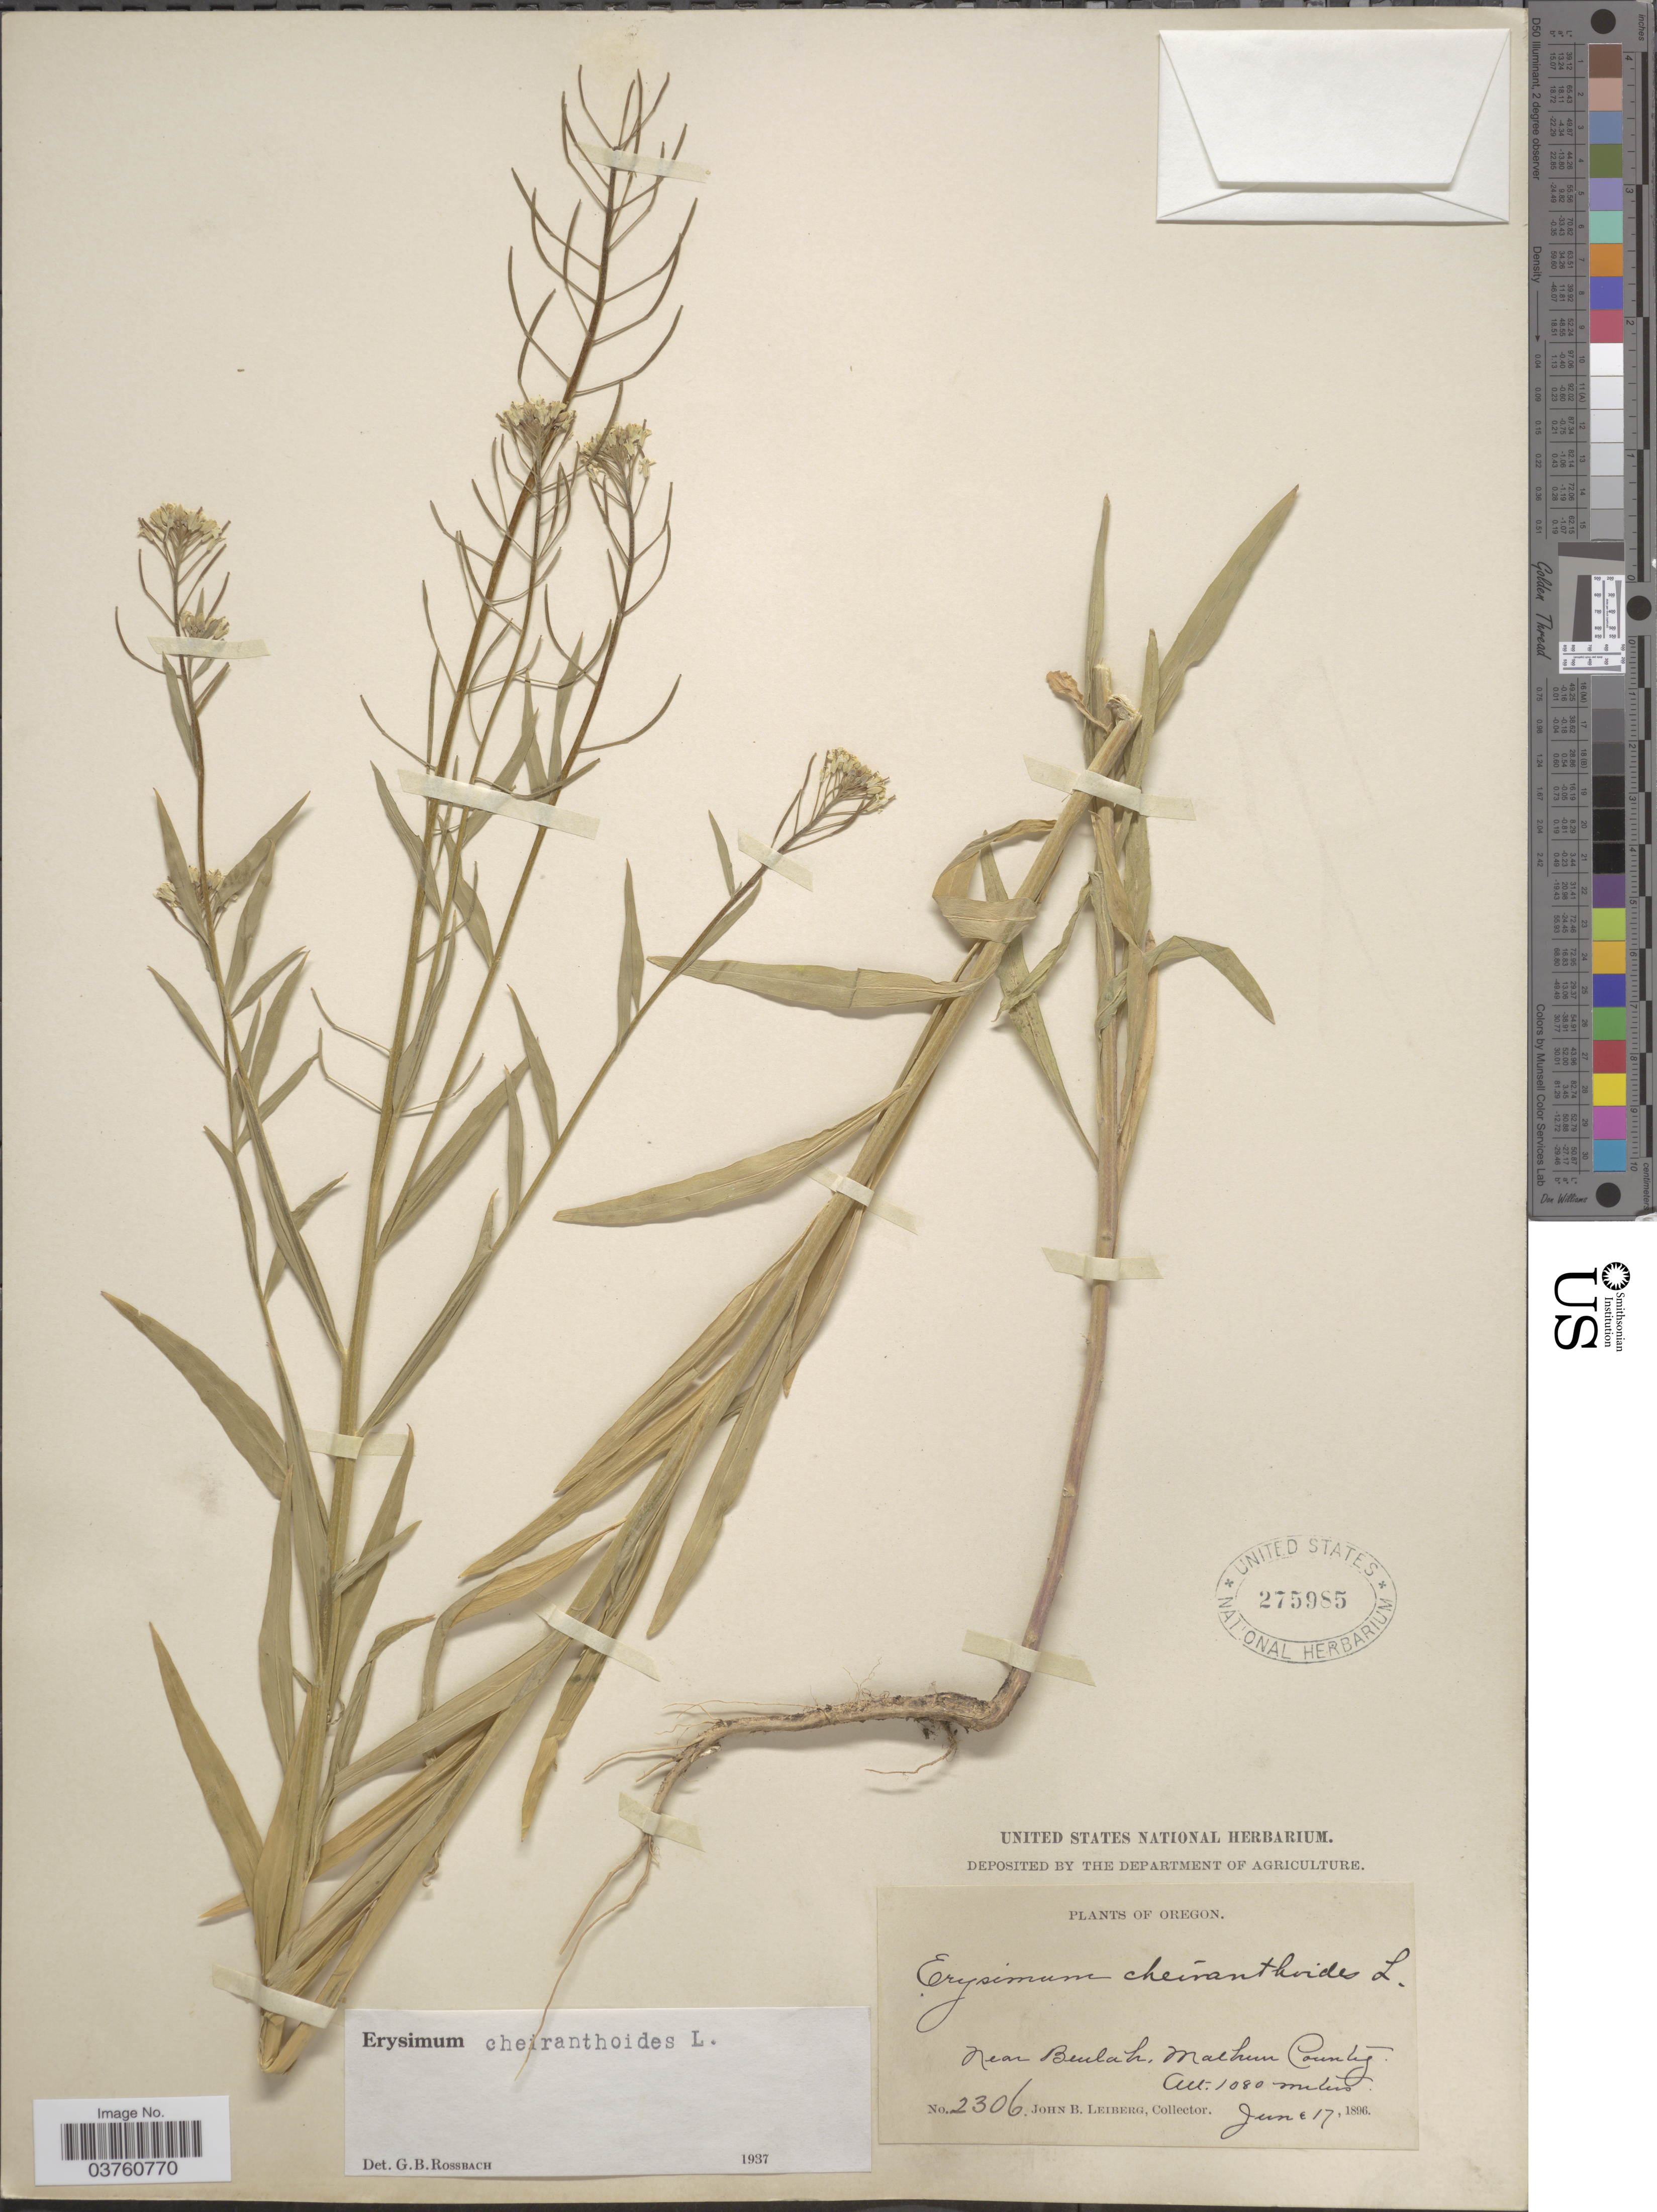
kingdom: Plantae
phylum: Tracheophyta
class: Magnoliopsida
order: Brassicales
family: Brassicaceae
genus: Erysimum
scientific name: Erysimum cheiranthoides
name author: L.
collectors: J. B. Leiberg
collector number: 2306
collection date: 1896-06-17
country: United States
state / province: Oregon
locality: Near Beulah, Malheur County.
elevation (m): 1080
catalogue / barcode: US 275985